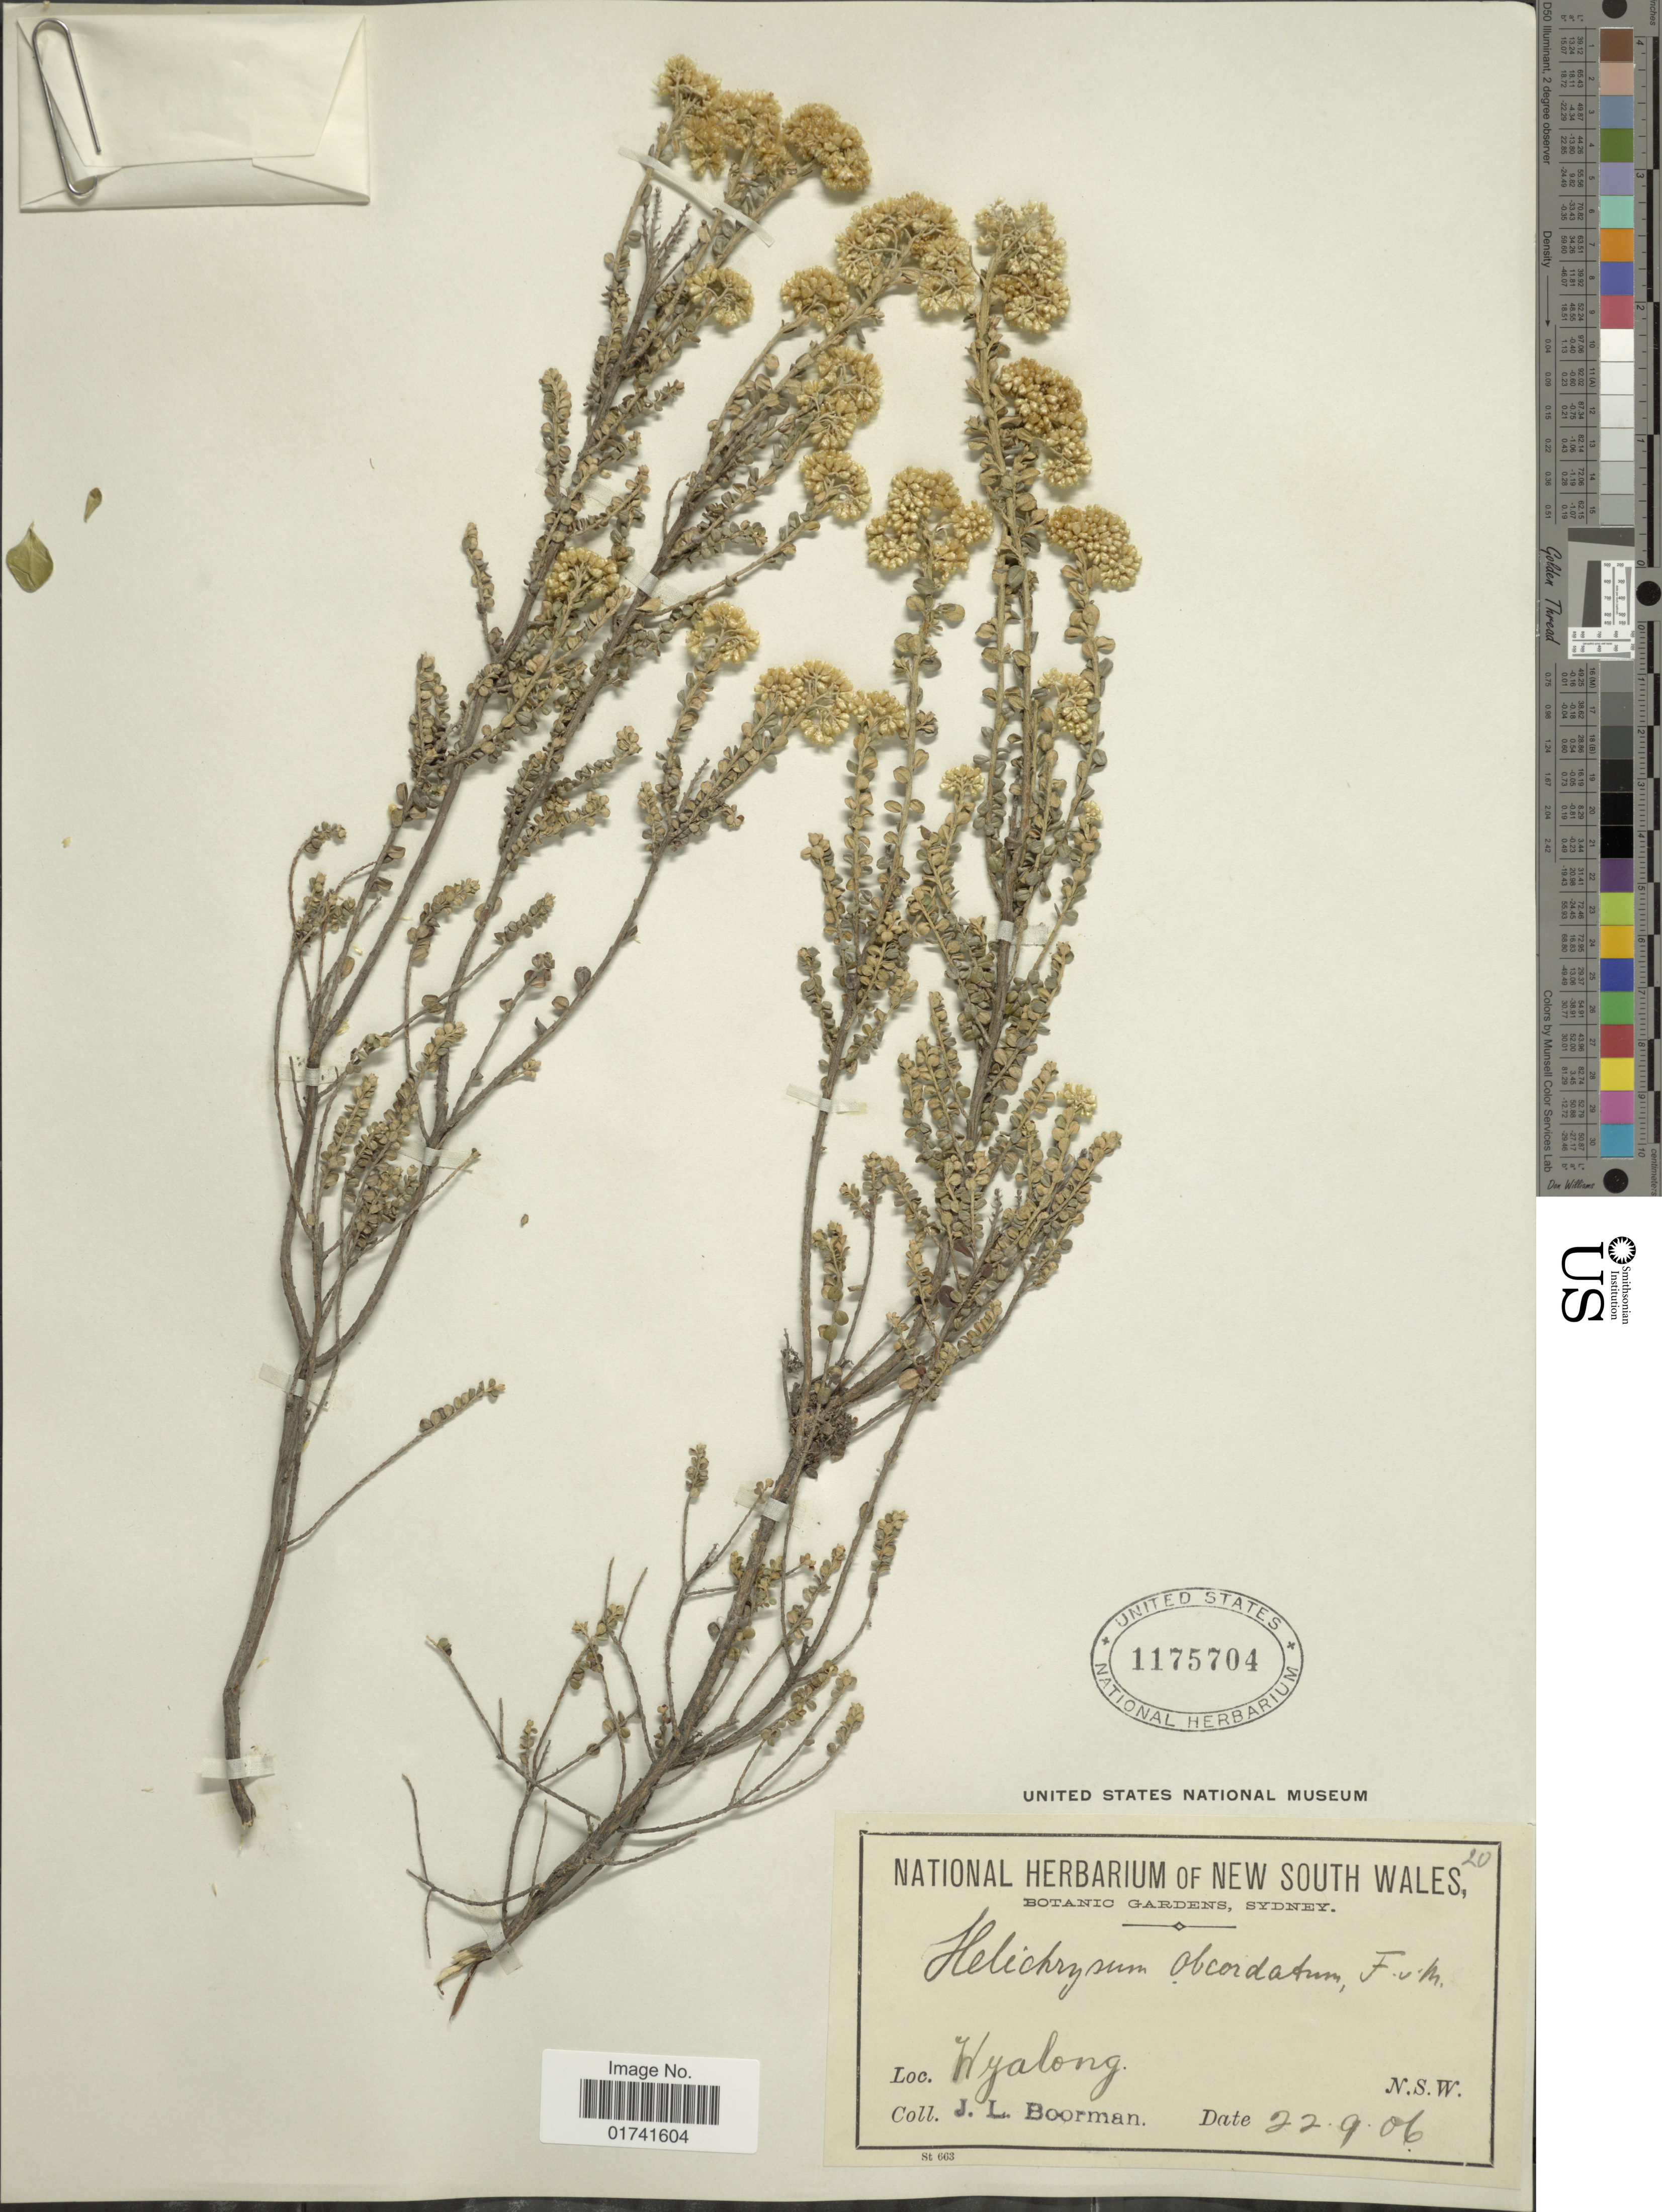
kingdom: Plantae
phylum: Tracheophyta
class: Magnoliopsida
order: Asterales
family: Asteraceae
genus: Ozothamnus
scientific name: Ozothamnus obcordatus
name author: DC.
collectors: J. Boorman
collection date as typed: Transcribed d/m/y: 22/9/6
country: Australia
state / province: New South Wales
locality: Wyalong.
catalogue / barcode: US 1175704